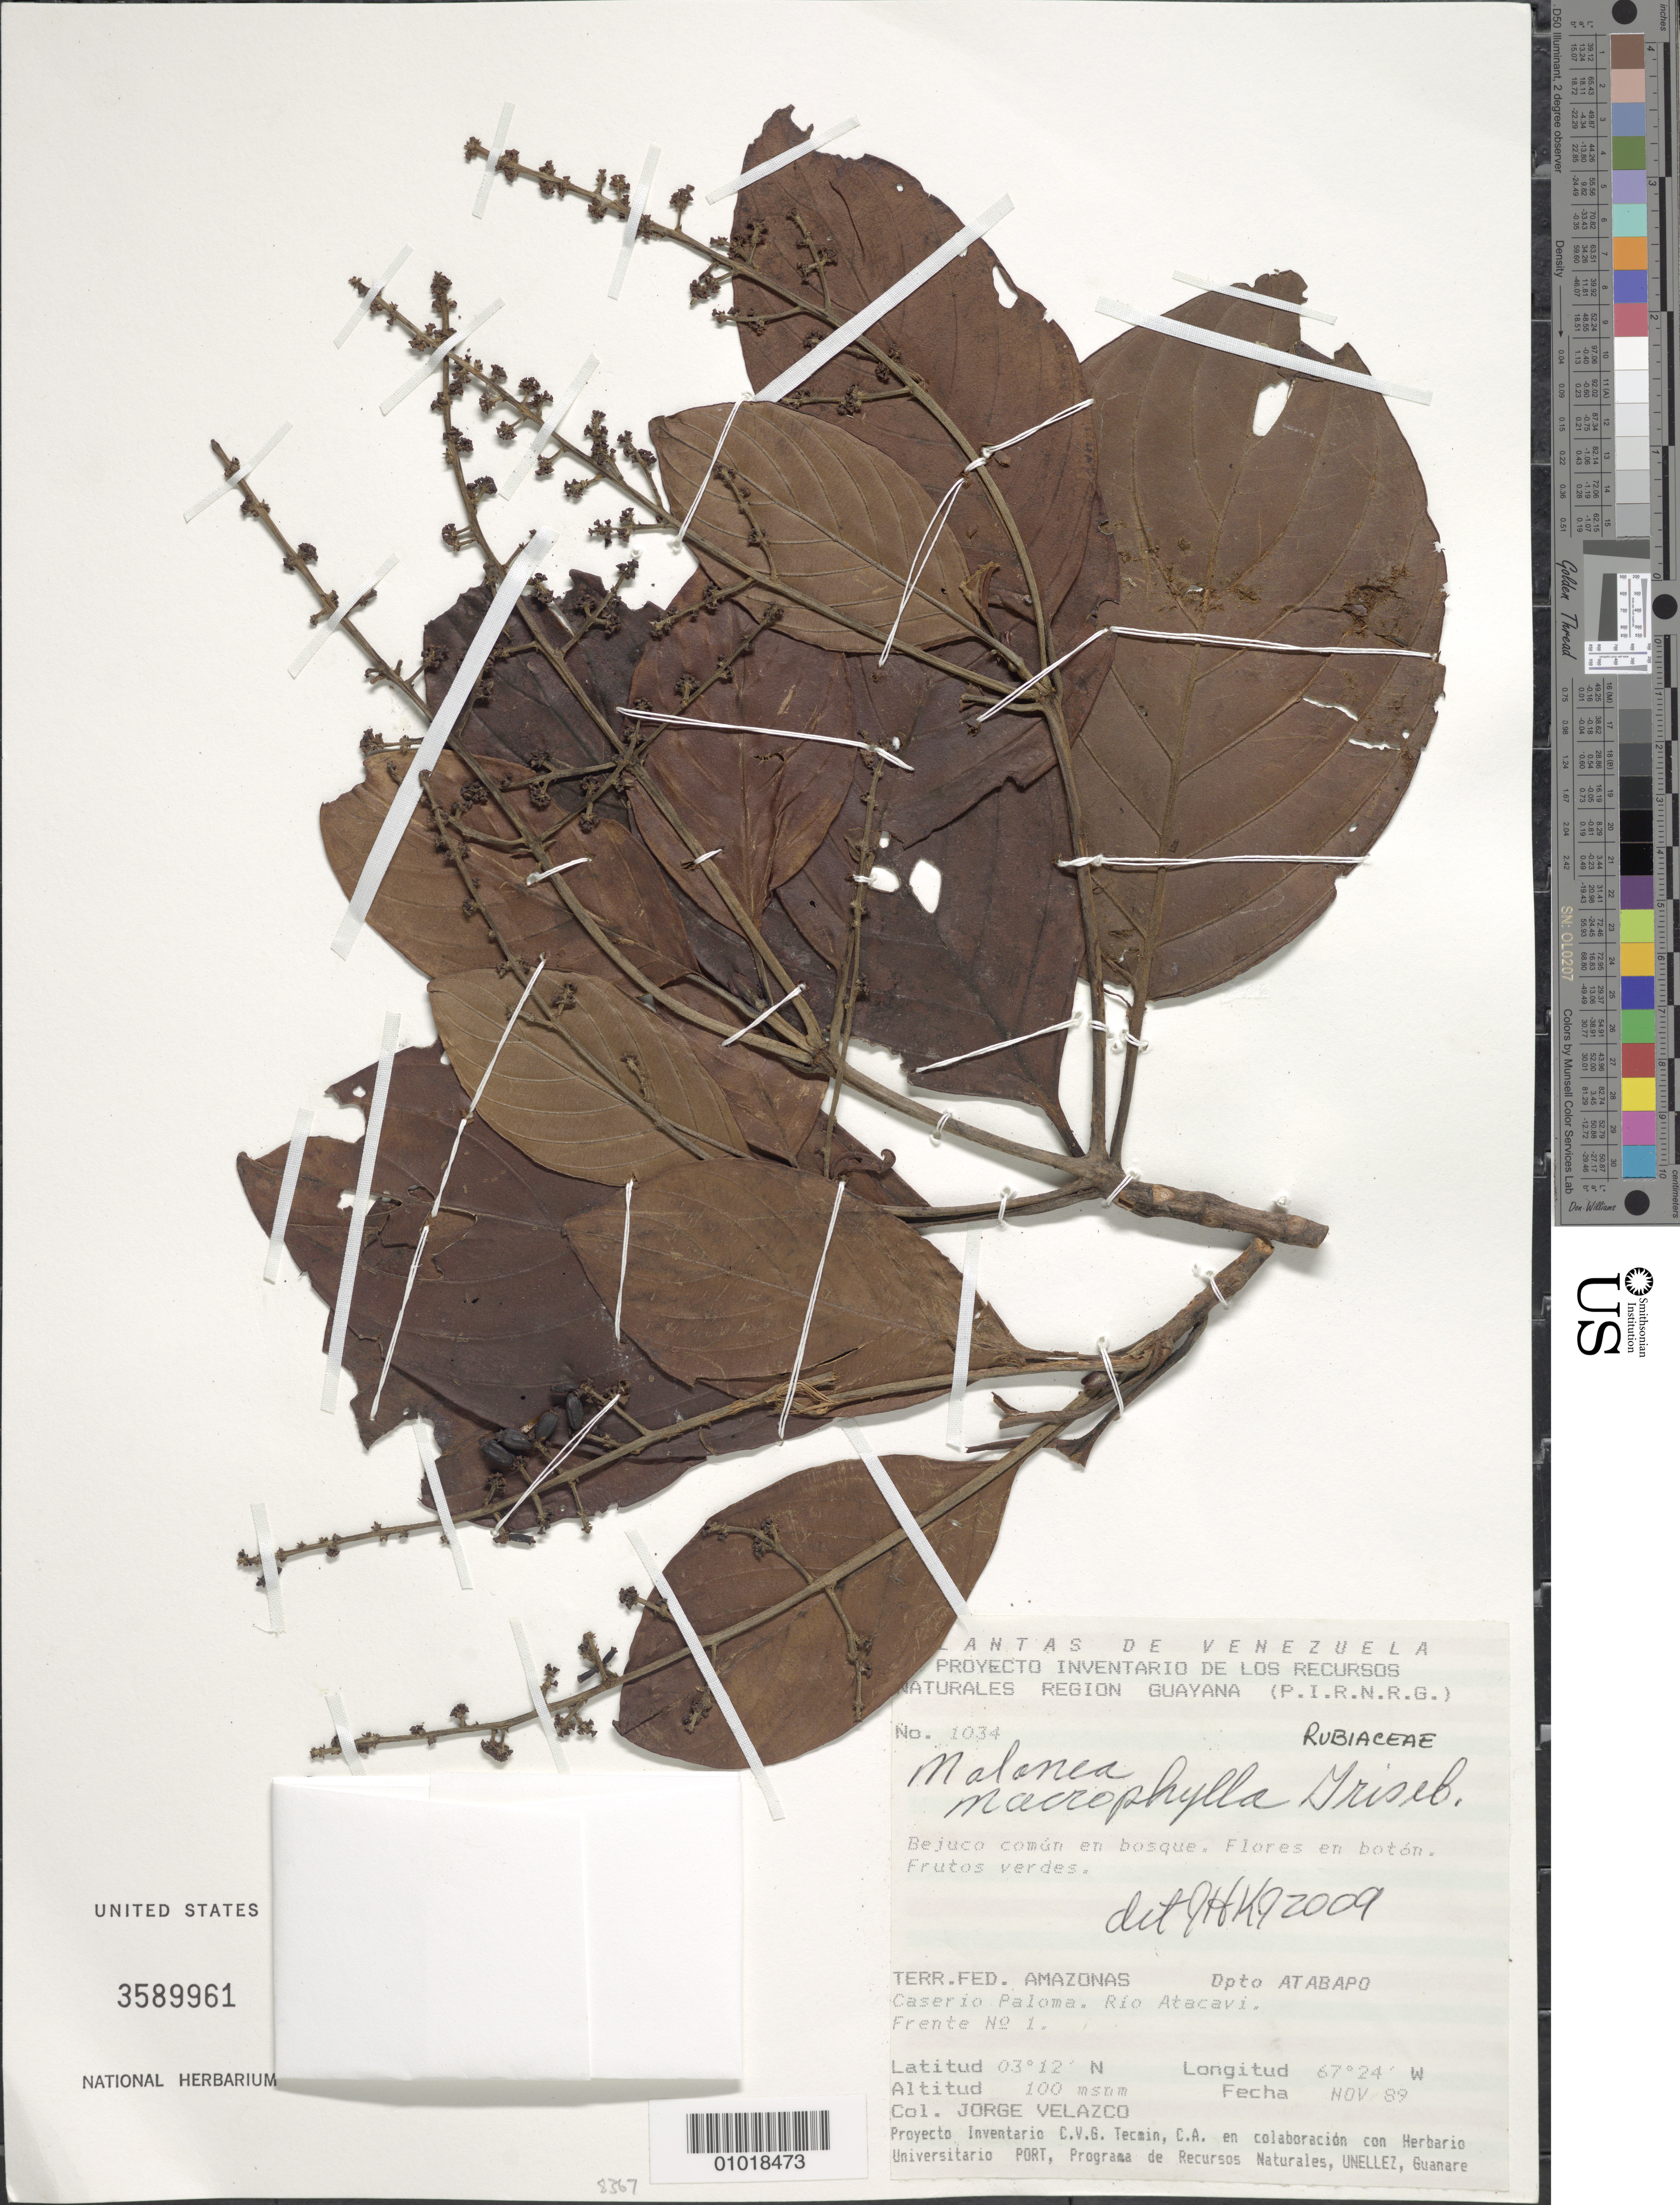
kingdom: Plantae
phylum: Tracheophyta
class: Magnoliopsida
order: Gentianales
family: Rubiaceae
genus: Malanea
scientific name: Malanea macrophylla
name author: Bartl. ex Griseb.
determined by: Kirkbride, J. H.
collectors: J. Velazco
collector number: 1034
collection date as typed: Nov-89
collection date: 1989-11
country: Venezuela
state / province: Amazonas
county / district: Atabapo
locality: Río Atacavi, Caserio Paloma. Frente no. 1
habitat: Bosque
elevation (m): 100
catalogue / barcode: US 3589961